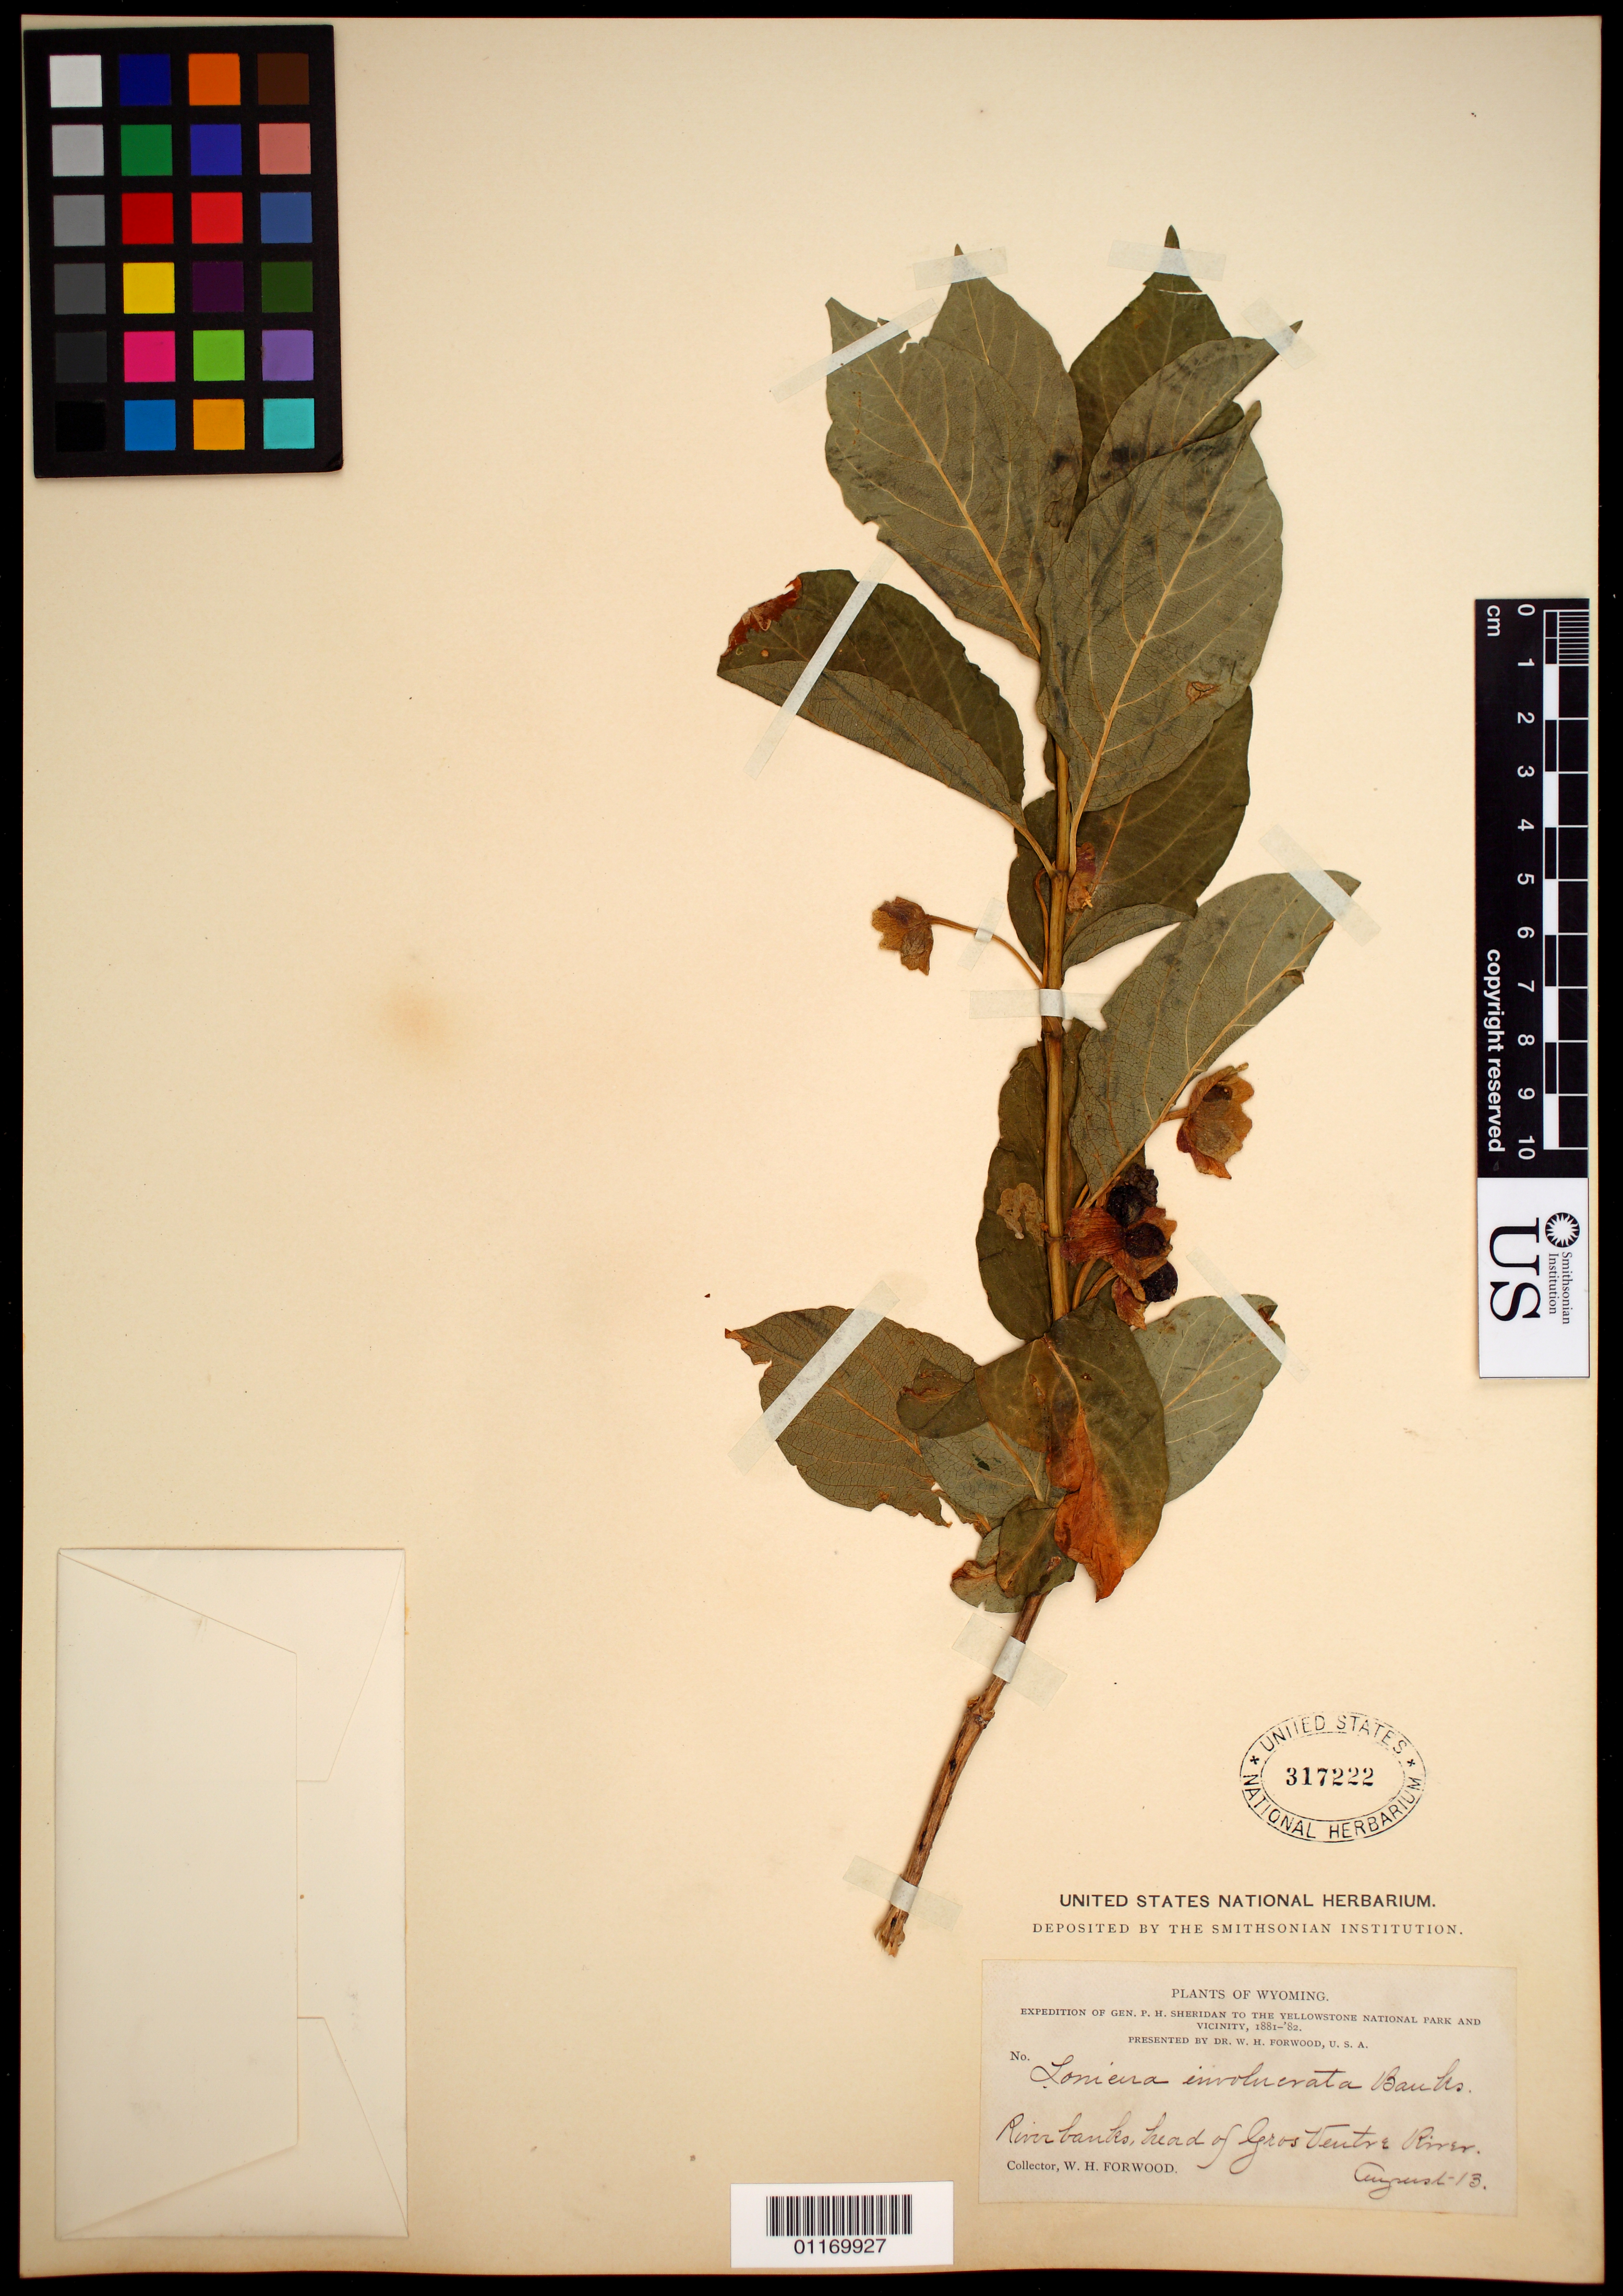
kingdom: Plantae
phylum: Tracheophyta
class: Magnoliopsida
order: Dipsacales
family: Caprifoliaceae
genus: Lonicera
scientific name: Lonicera involucrata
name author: (Richardson) Banks ex Spreng.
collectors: W. Forwood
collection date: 1881-08-13 or 1882-08-13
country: United States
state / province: Wyoming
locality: River Banks, head of Gros Ventra River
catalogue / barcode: US 317222